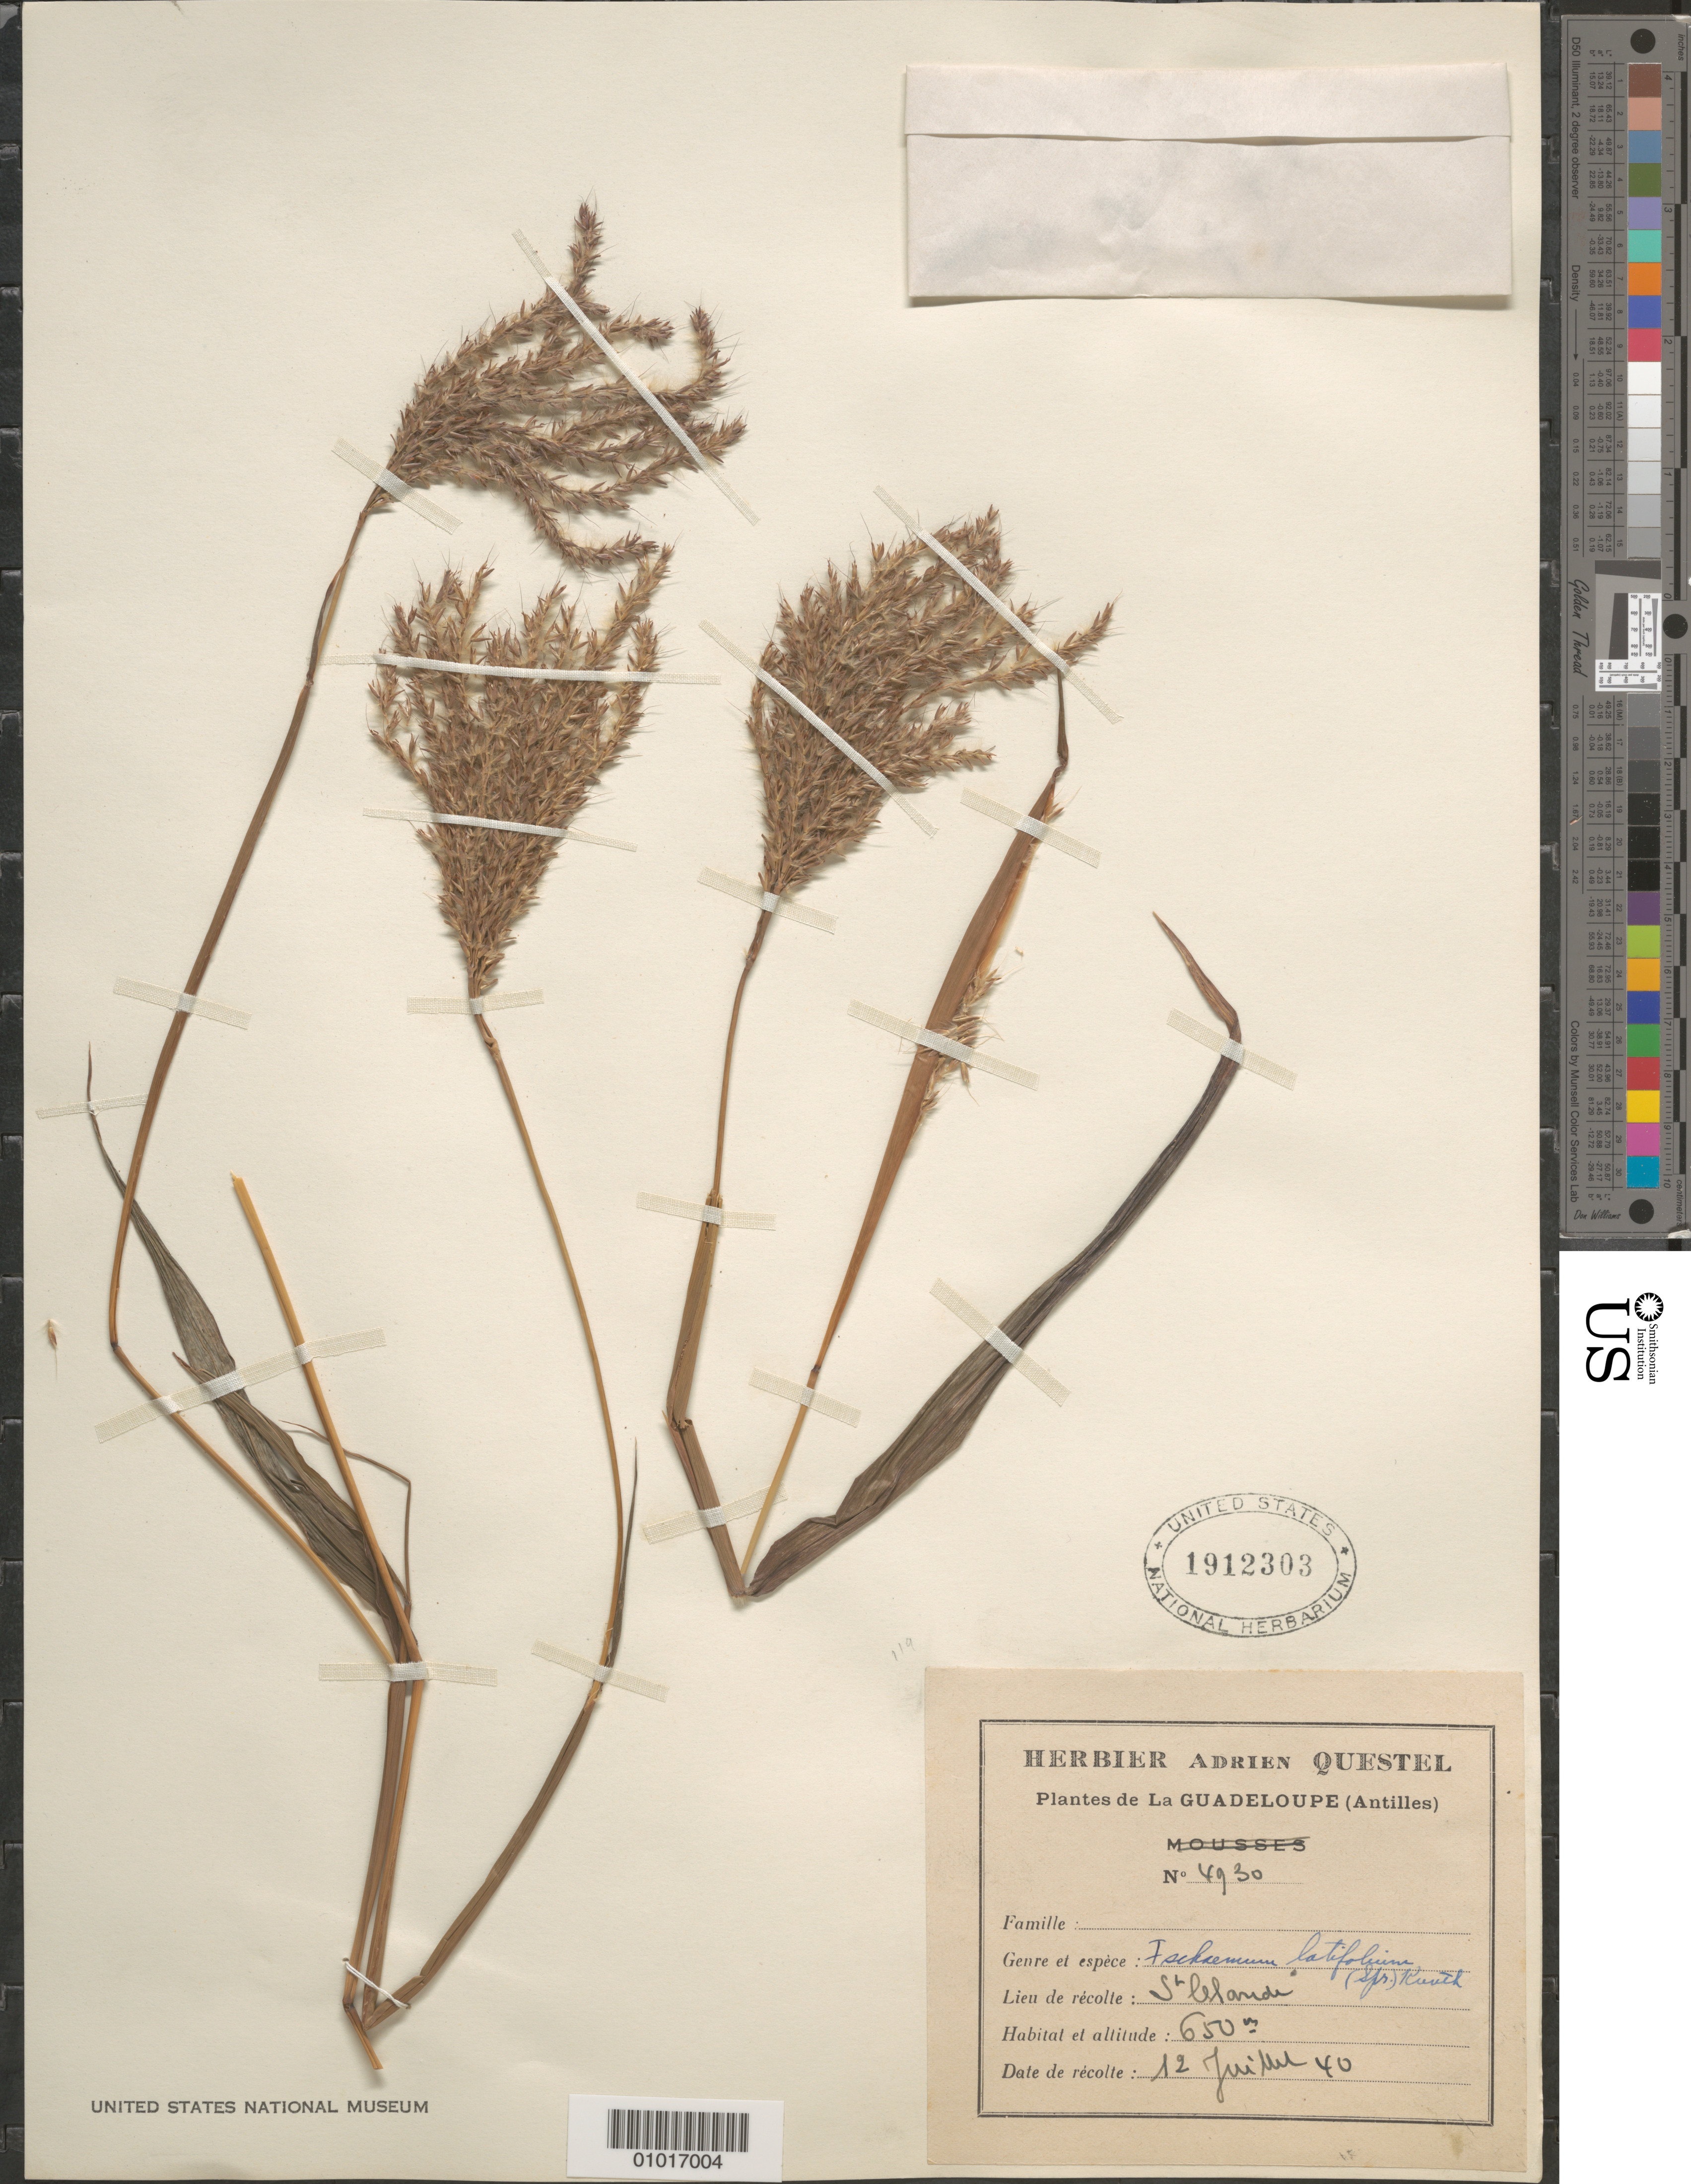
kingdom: Plantae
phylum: Tracheophyta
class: Liliopsida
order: Poales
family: Poaceae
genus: Ischaemum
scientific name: Ischaemum latifolium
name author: (Spreng.) Kunth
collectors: A. Questel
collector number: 4930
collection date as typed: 12 Jul 1940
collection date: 1940-07-12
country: Guadeloupe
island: Basse Terre [Guadeloupe]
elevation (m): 650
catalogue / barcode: US 1912303